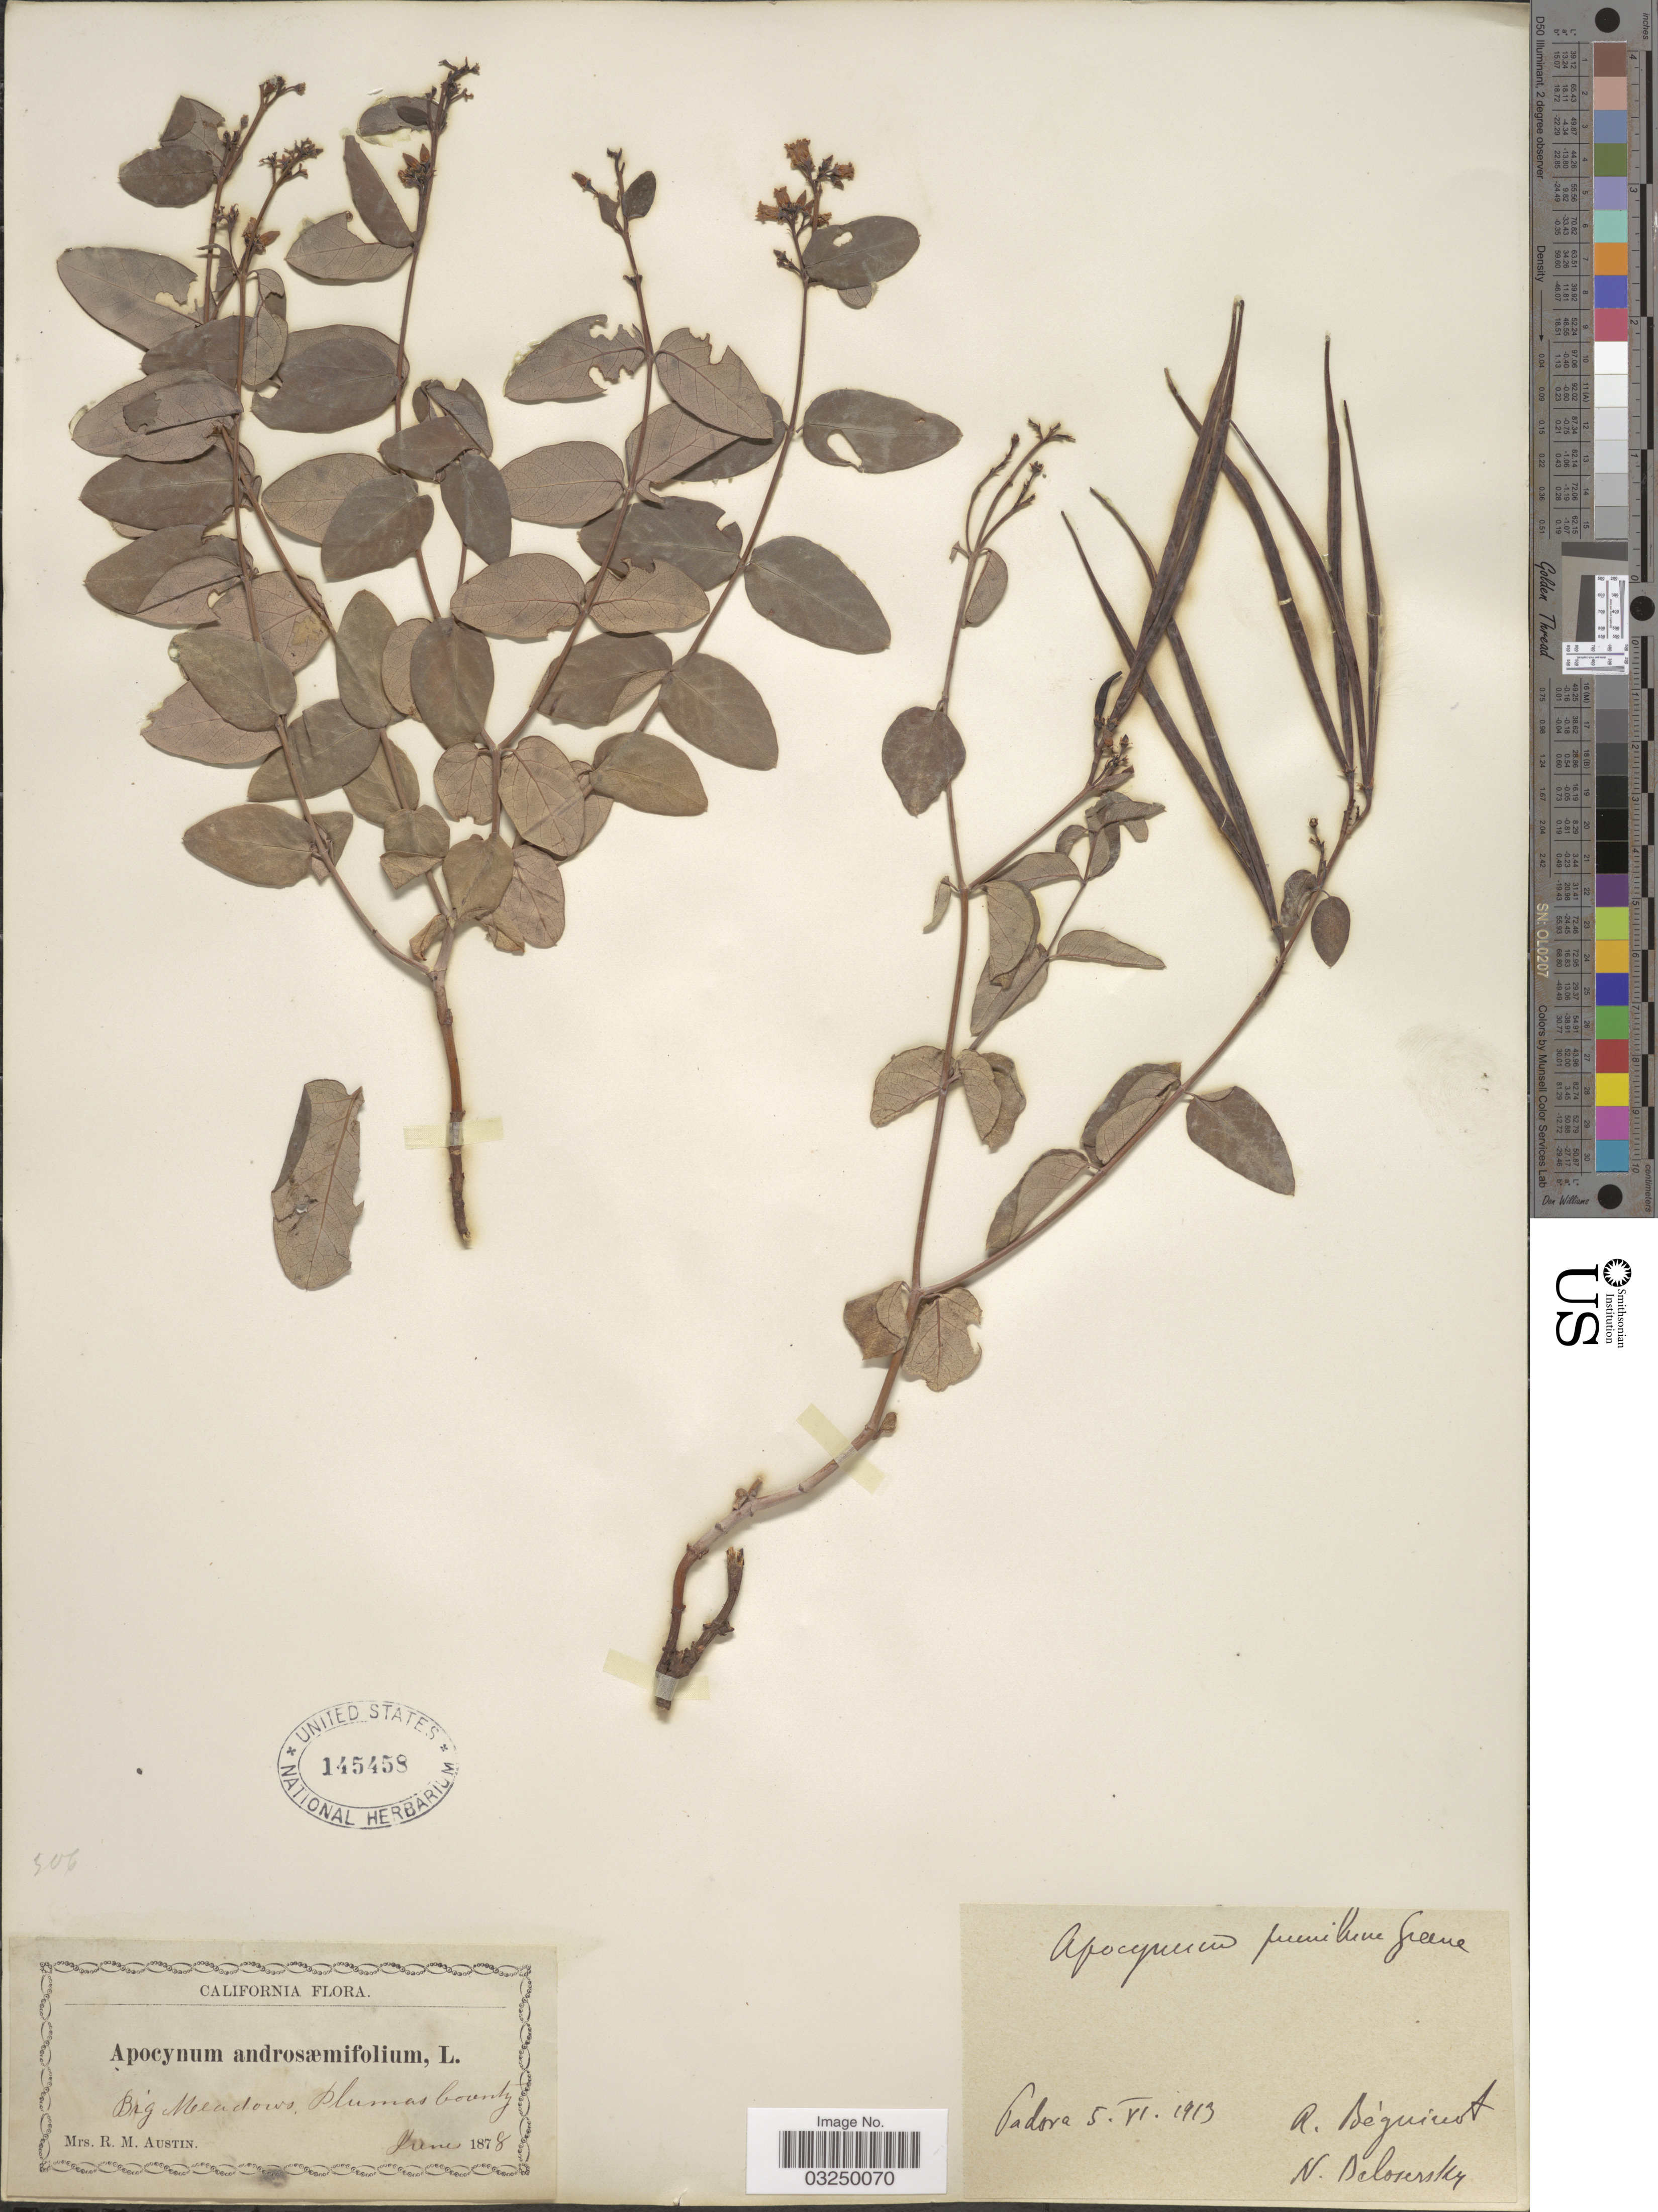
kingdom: Plantae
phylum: Tracheophyta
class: Magnoliopsida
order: Gentianales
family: Apocynaceae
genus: Apocynum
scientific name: Apocynum pumilum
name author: (A. Gray) Greene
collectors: R. Austin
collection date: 1878-06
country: United States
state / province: California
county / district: Plumas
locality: Big Meadows, Plumas County.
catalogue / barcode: US 145458